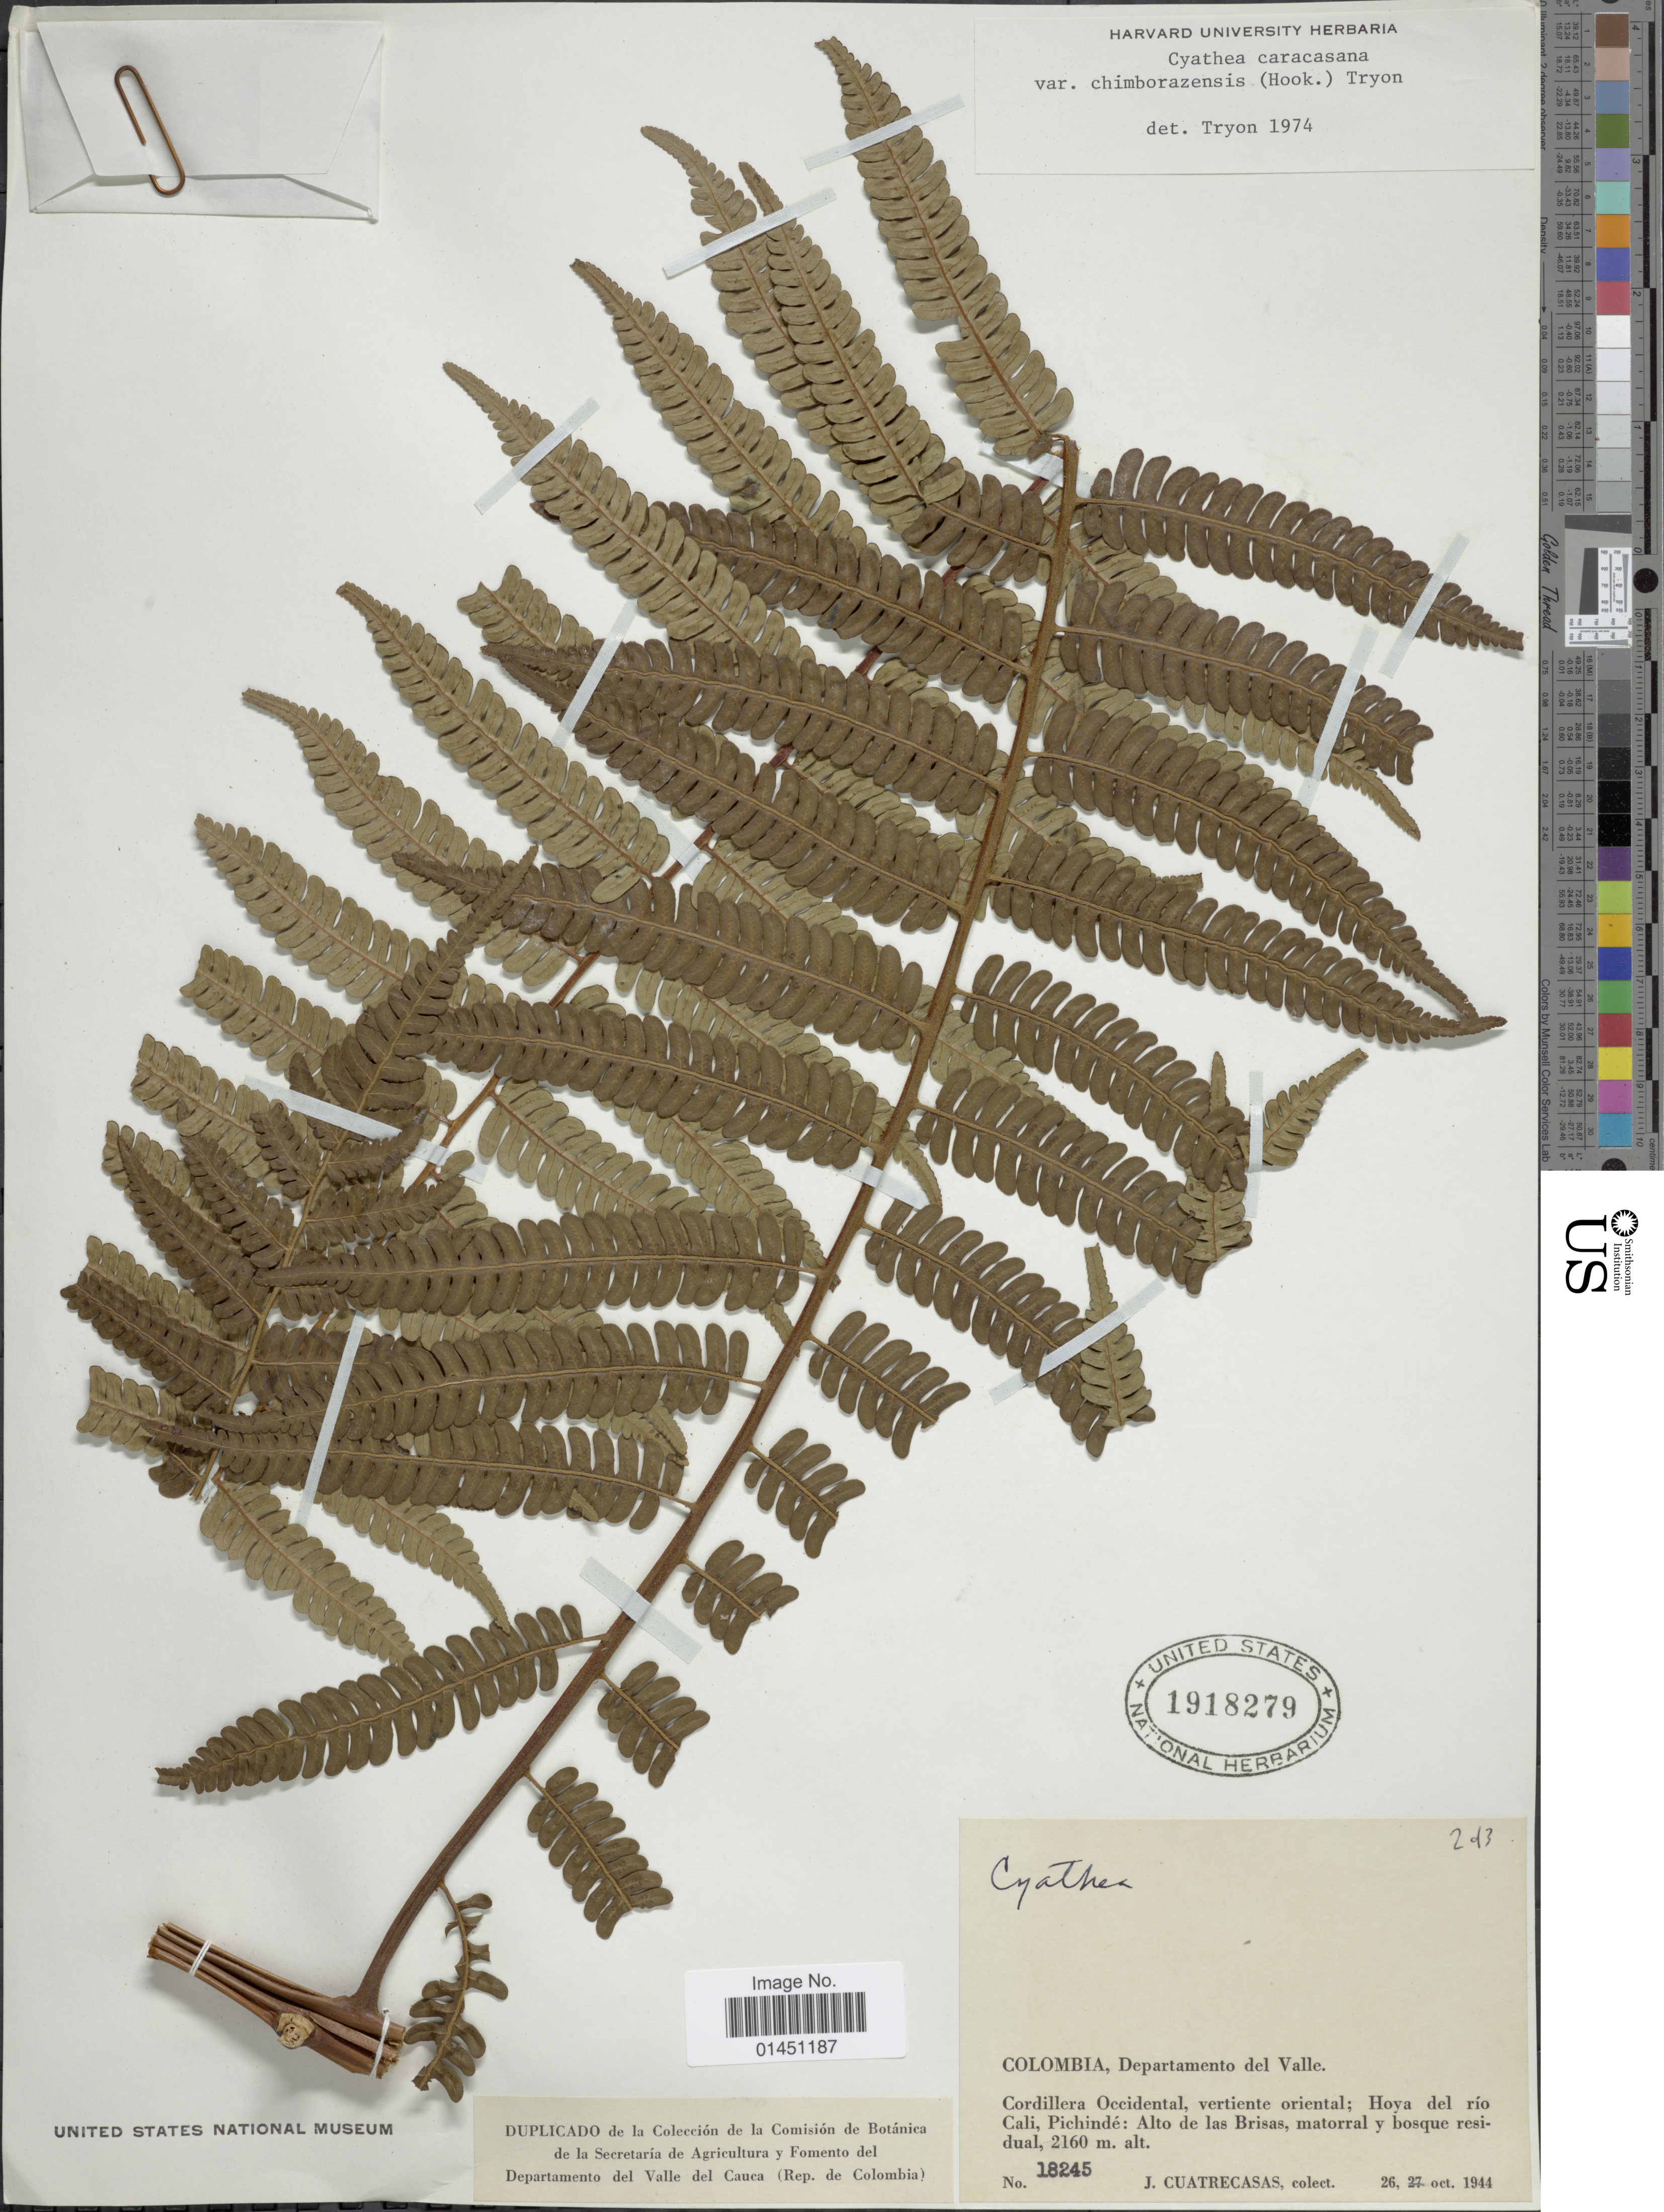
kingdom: Plantae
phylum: Tracheophyta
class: Polypodiopsida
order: Cyatheales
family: Cyatheaceae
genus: Cyathea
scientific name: Cyathea caracasana var. chimborazensis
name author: (Hook.) R.M. Tryon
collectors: J. Cuatrecasas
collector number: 18245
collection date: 1944-10-26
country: Colombia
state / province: Valle del Cauca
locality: Departamento del Valle, Cordillera Occidental, vertiente oriental; Hoya del rio Cali, Pichinde: Alto de las Brisas, matorral y bosque residual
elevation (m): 2160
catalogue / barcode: US 1918279